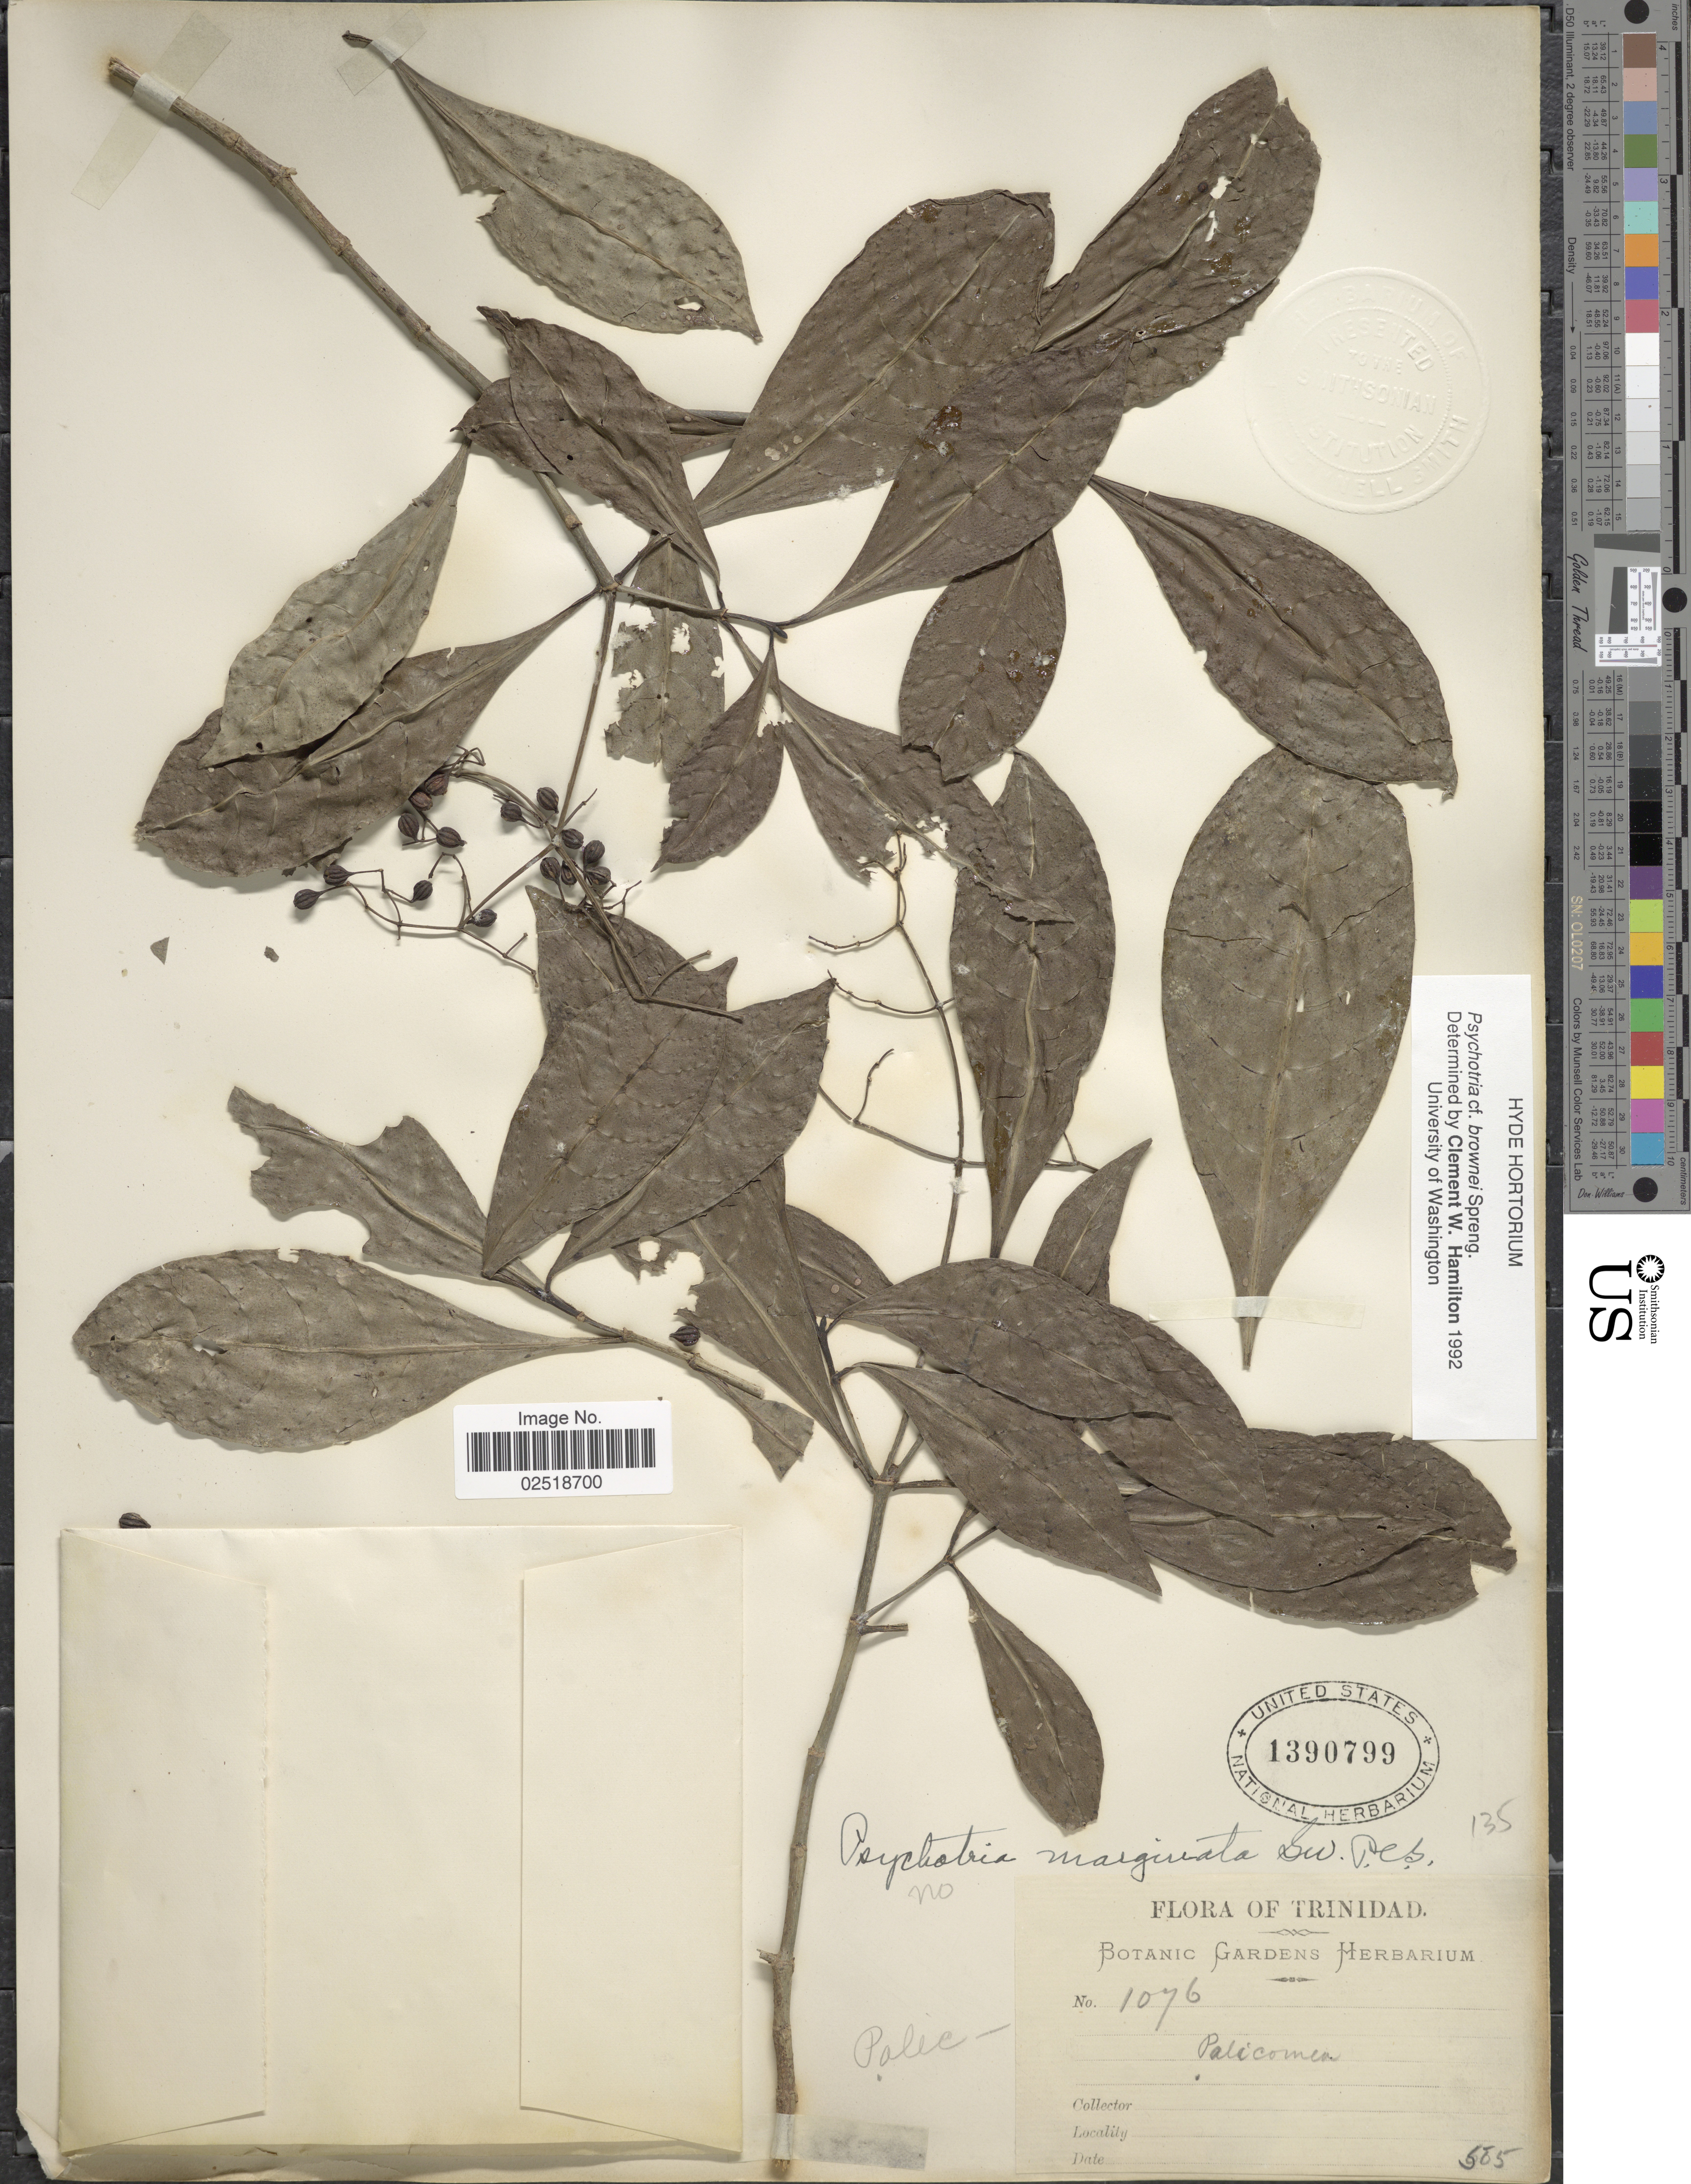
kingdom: Plantae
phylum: Tracheophyta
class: Magnoliopsida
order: Gentianales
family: Rubiaceae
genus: Psychotria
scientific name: Psychotria brownei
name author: Spreng.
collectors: ex herb. Botanic Gardens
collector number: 1076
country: Trinidad and Tobago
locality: Trinidad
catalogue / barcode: US 1390799